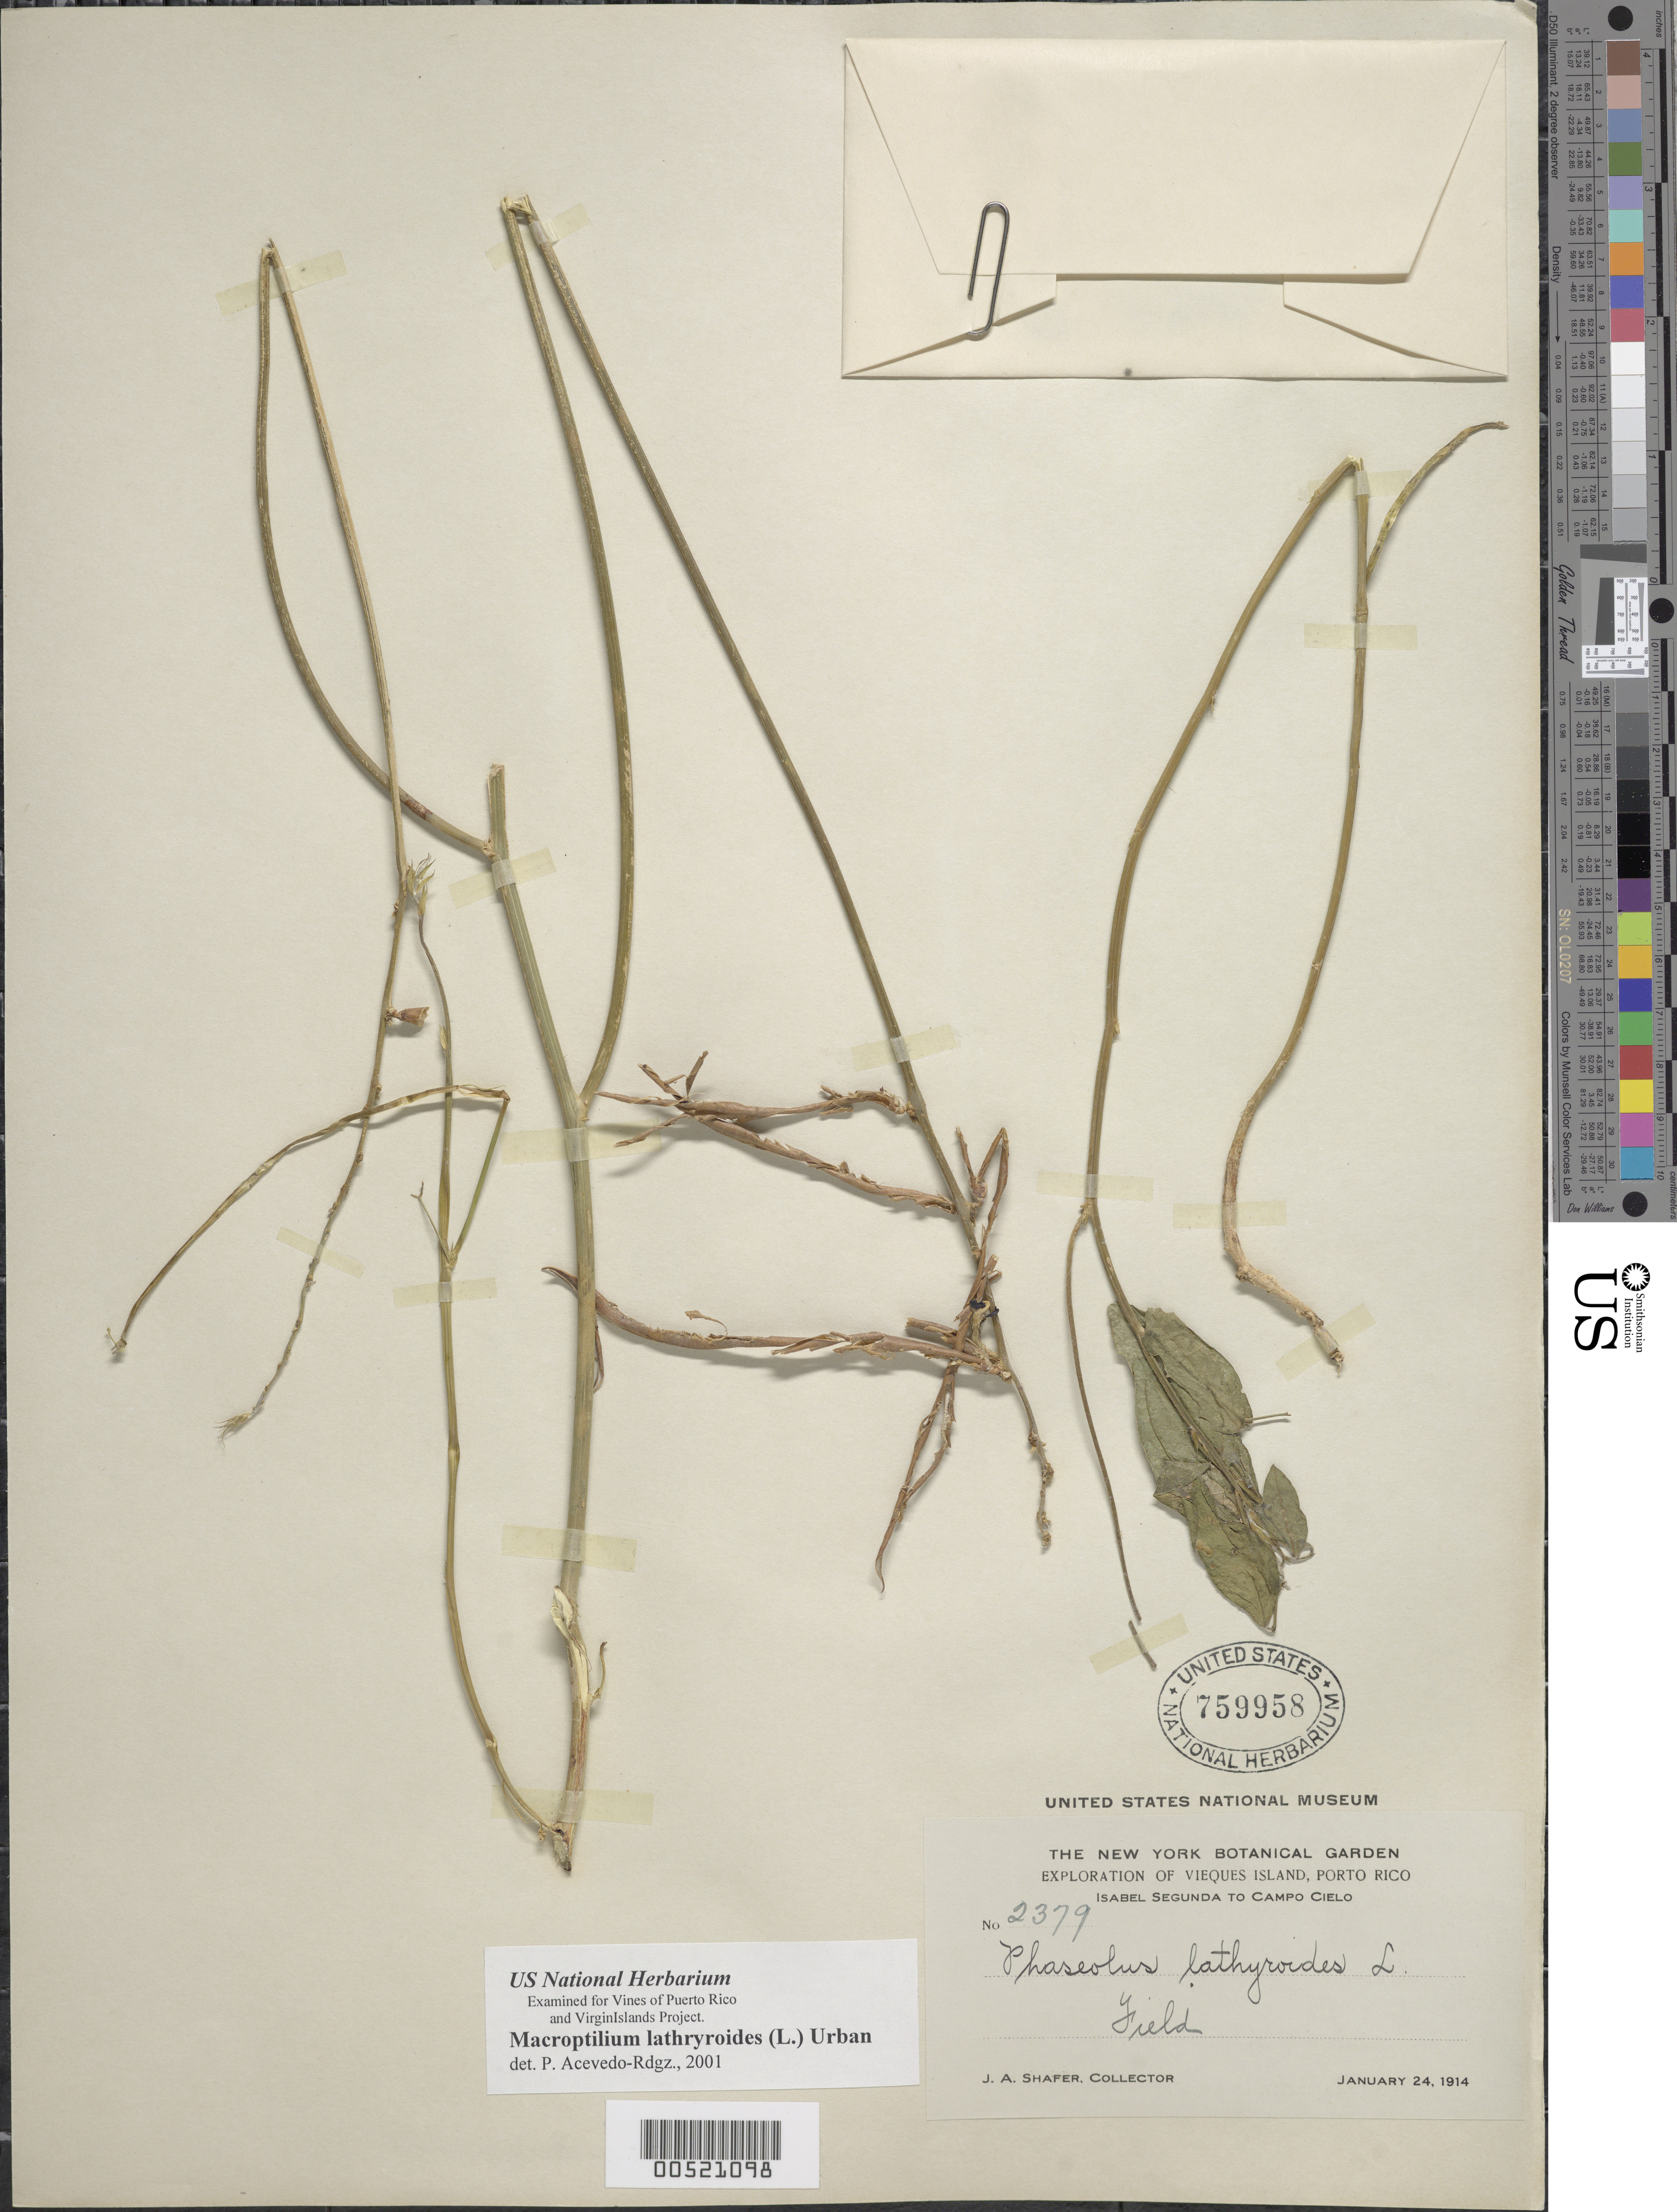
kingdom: Plantae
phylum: Tracheophyta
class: Magnoliopsida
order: Fabales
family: Fabaceae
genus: Macroptilium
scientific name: Macroptilium lathyroides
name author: (L.) Urb.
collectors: J. A. Shafer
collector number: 2379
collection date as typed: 24 Jan 1914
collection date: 1914-01-24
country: Puerto Rico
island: Greater Antilles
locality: Vieques Island: Isabel Segunda to Campo Cielo. Field.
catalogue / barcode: US 759958